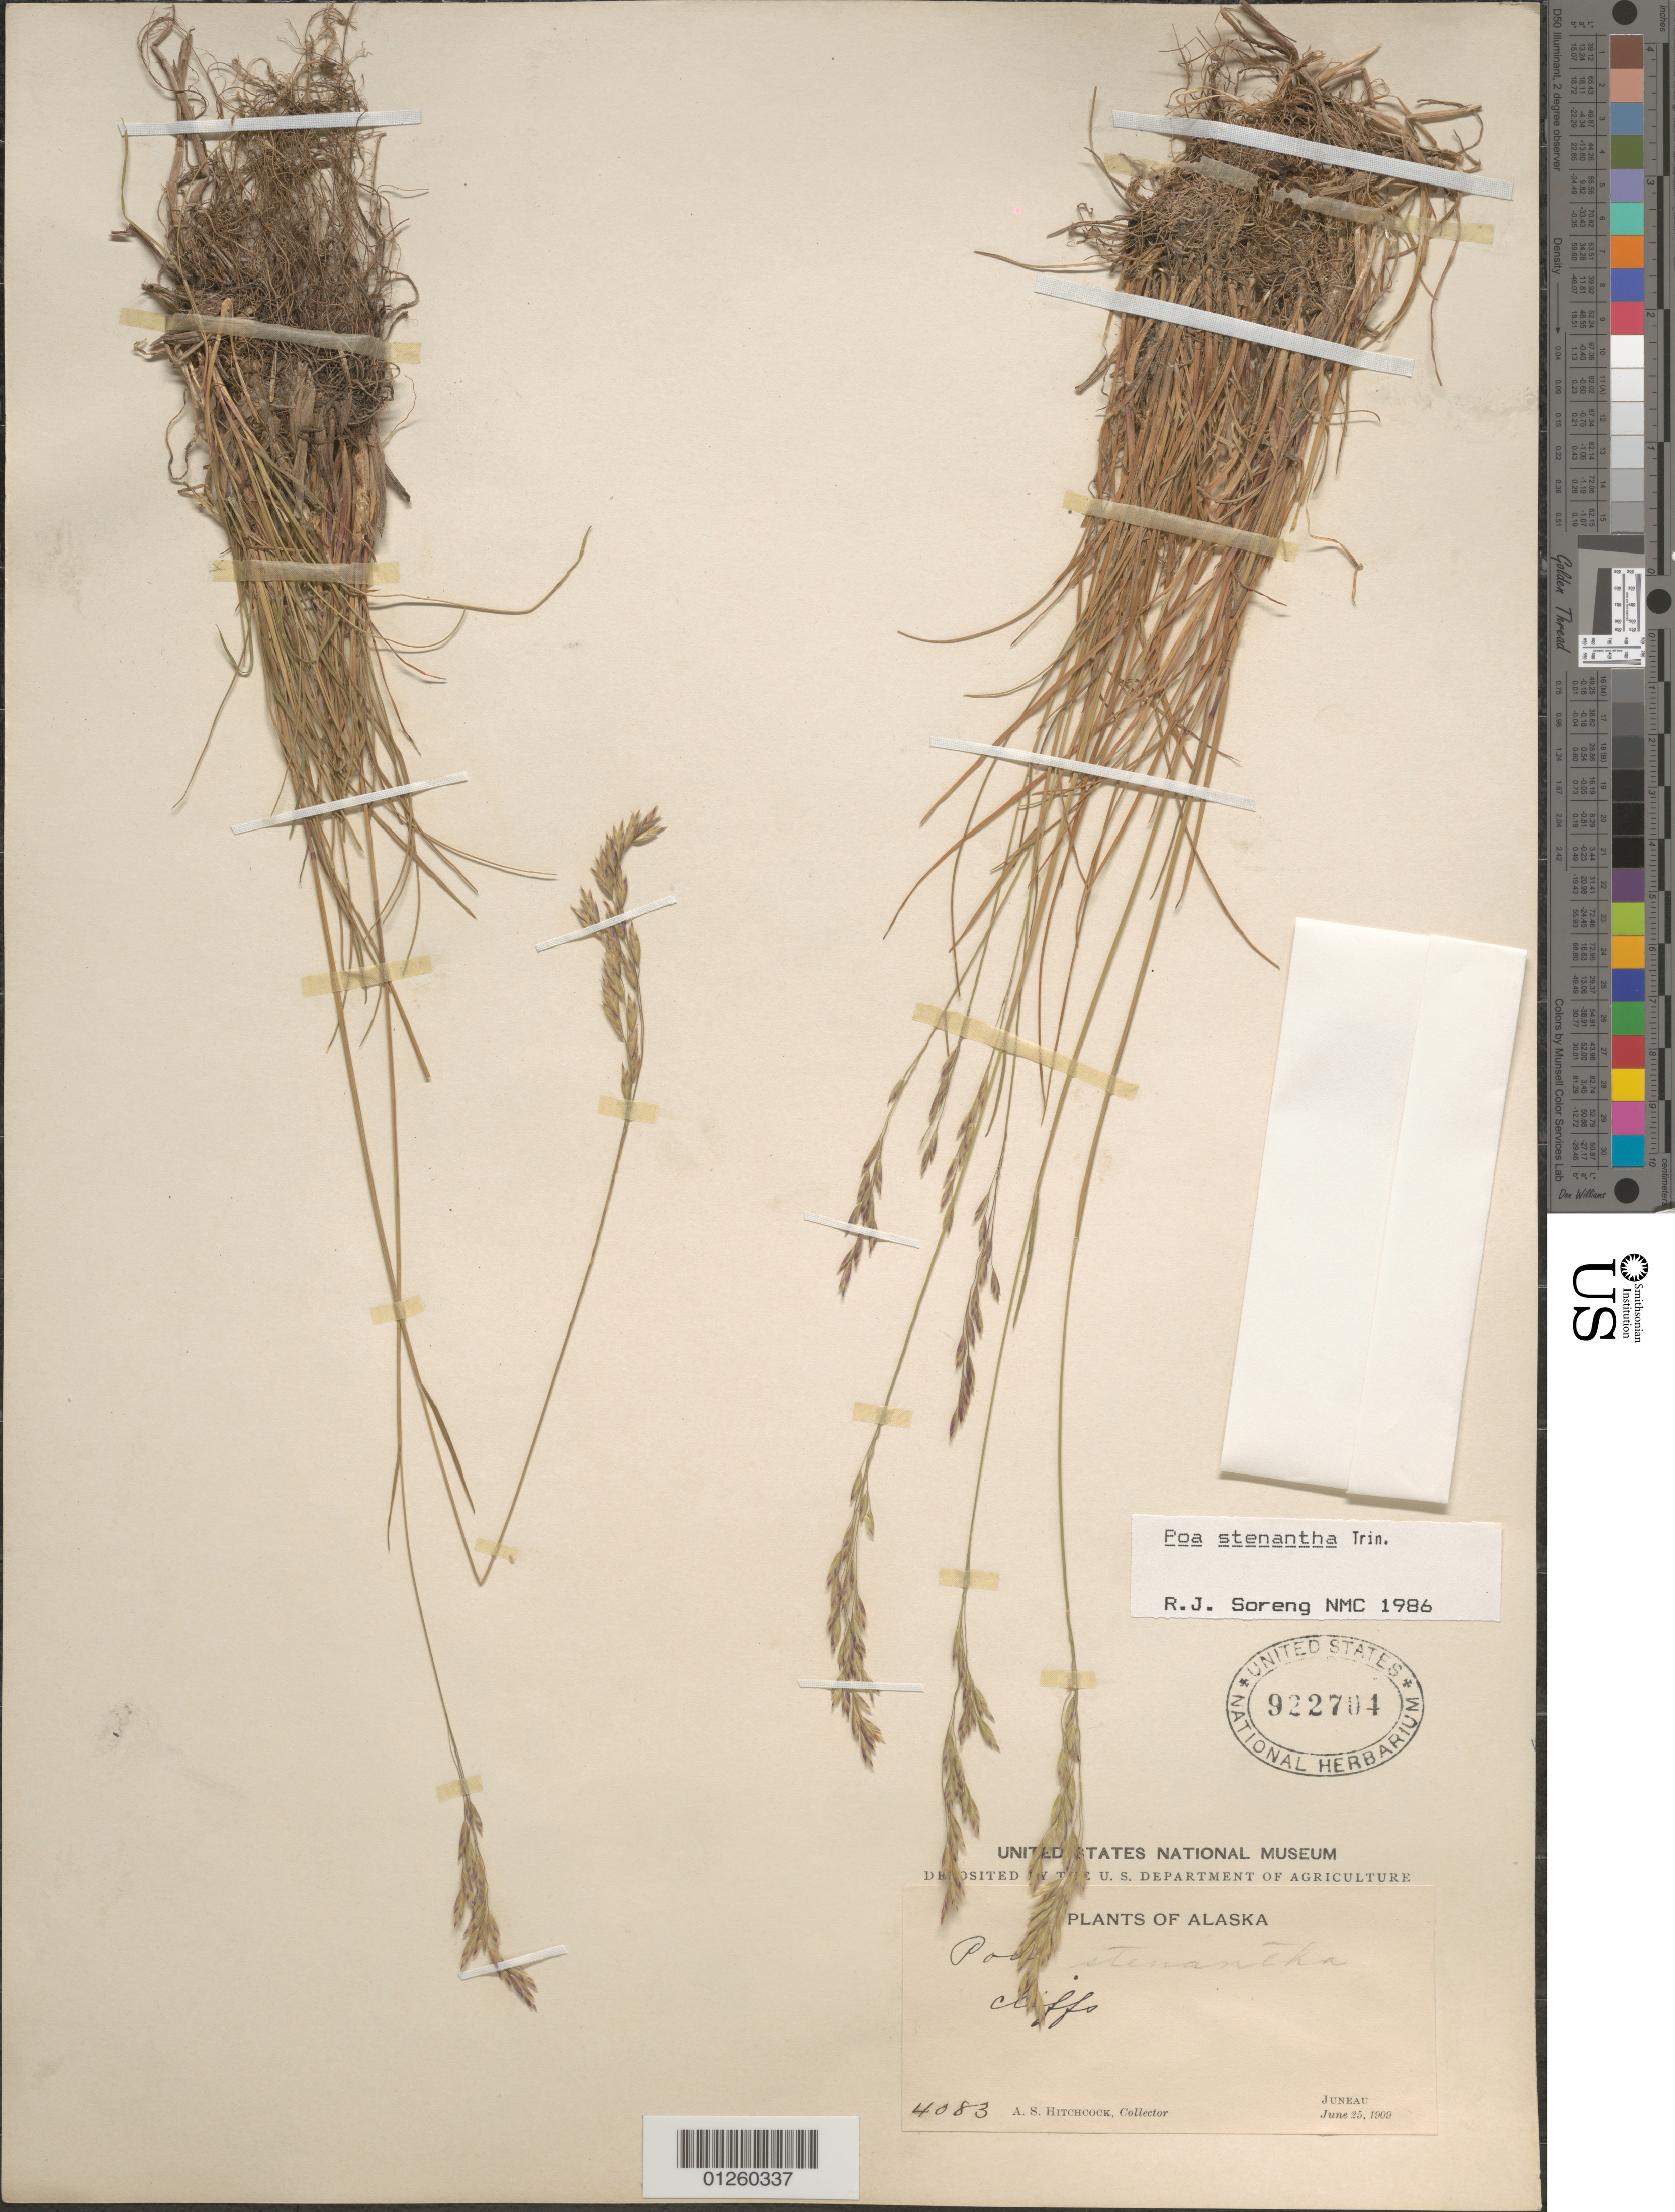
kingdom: Plantae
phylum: Tracheophyta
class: Liliopsida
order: Poales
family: Poaceae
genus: Poa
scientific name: Poa stenantha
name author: Trin.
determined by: Soreng, Robert J., Research Associate (BOT), Smithsonian Institution - National Museum of Natural History (UNITED STATES)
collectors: A. S. Hitchcock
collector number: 4083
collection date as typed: June 25, 1909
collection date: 1919-06-25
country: United States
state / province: Alaska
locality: Juneau, cliffs.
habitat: cliffs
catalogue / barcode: US 922704